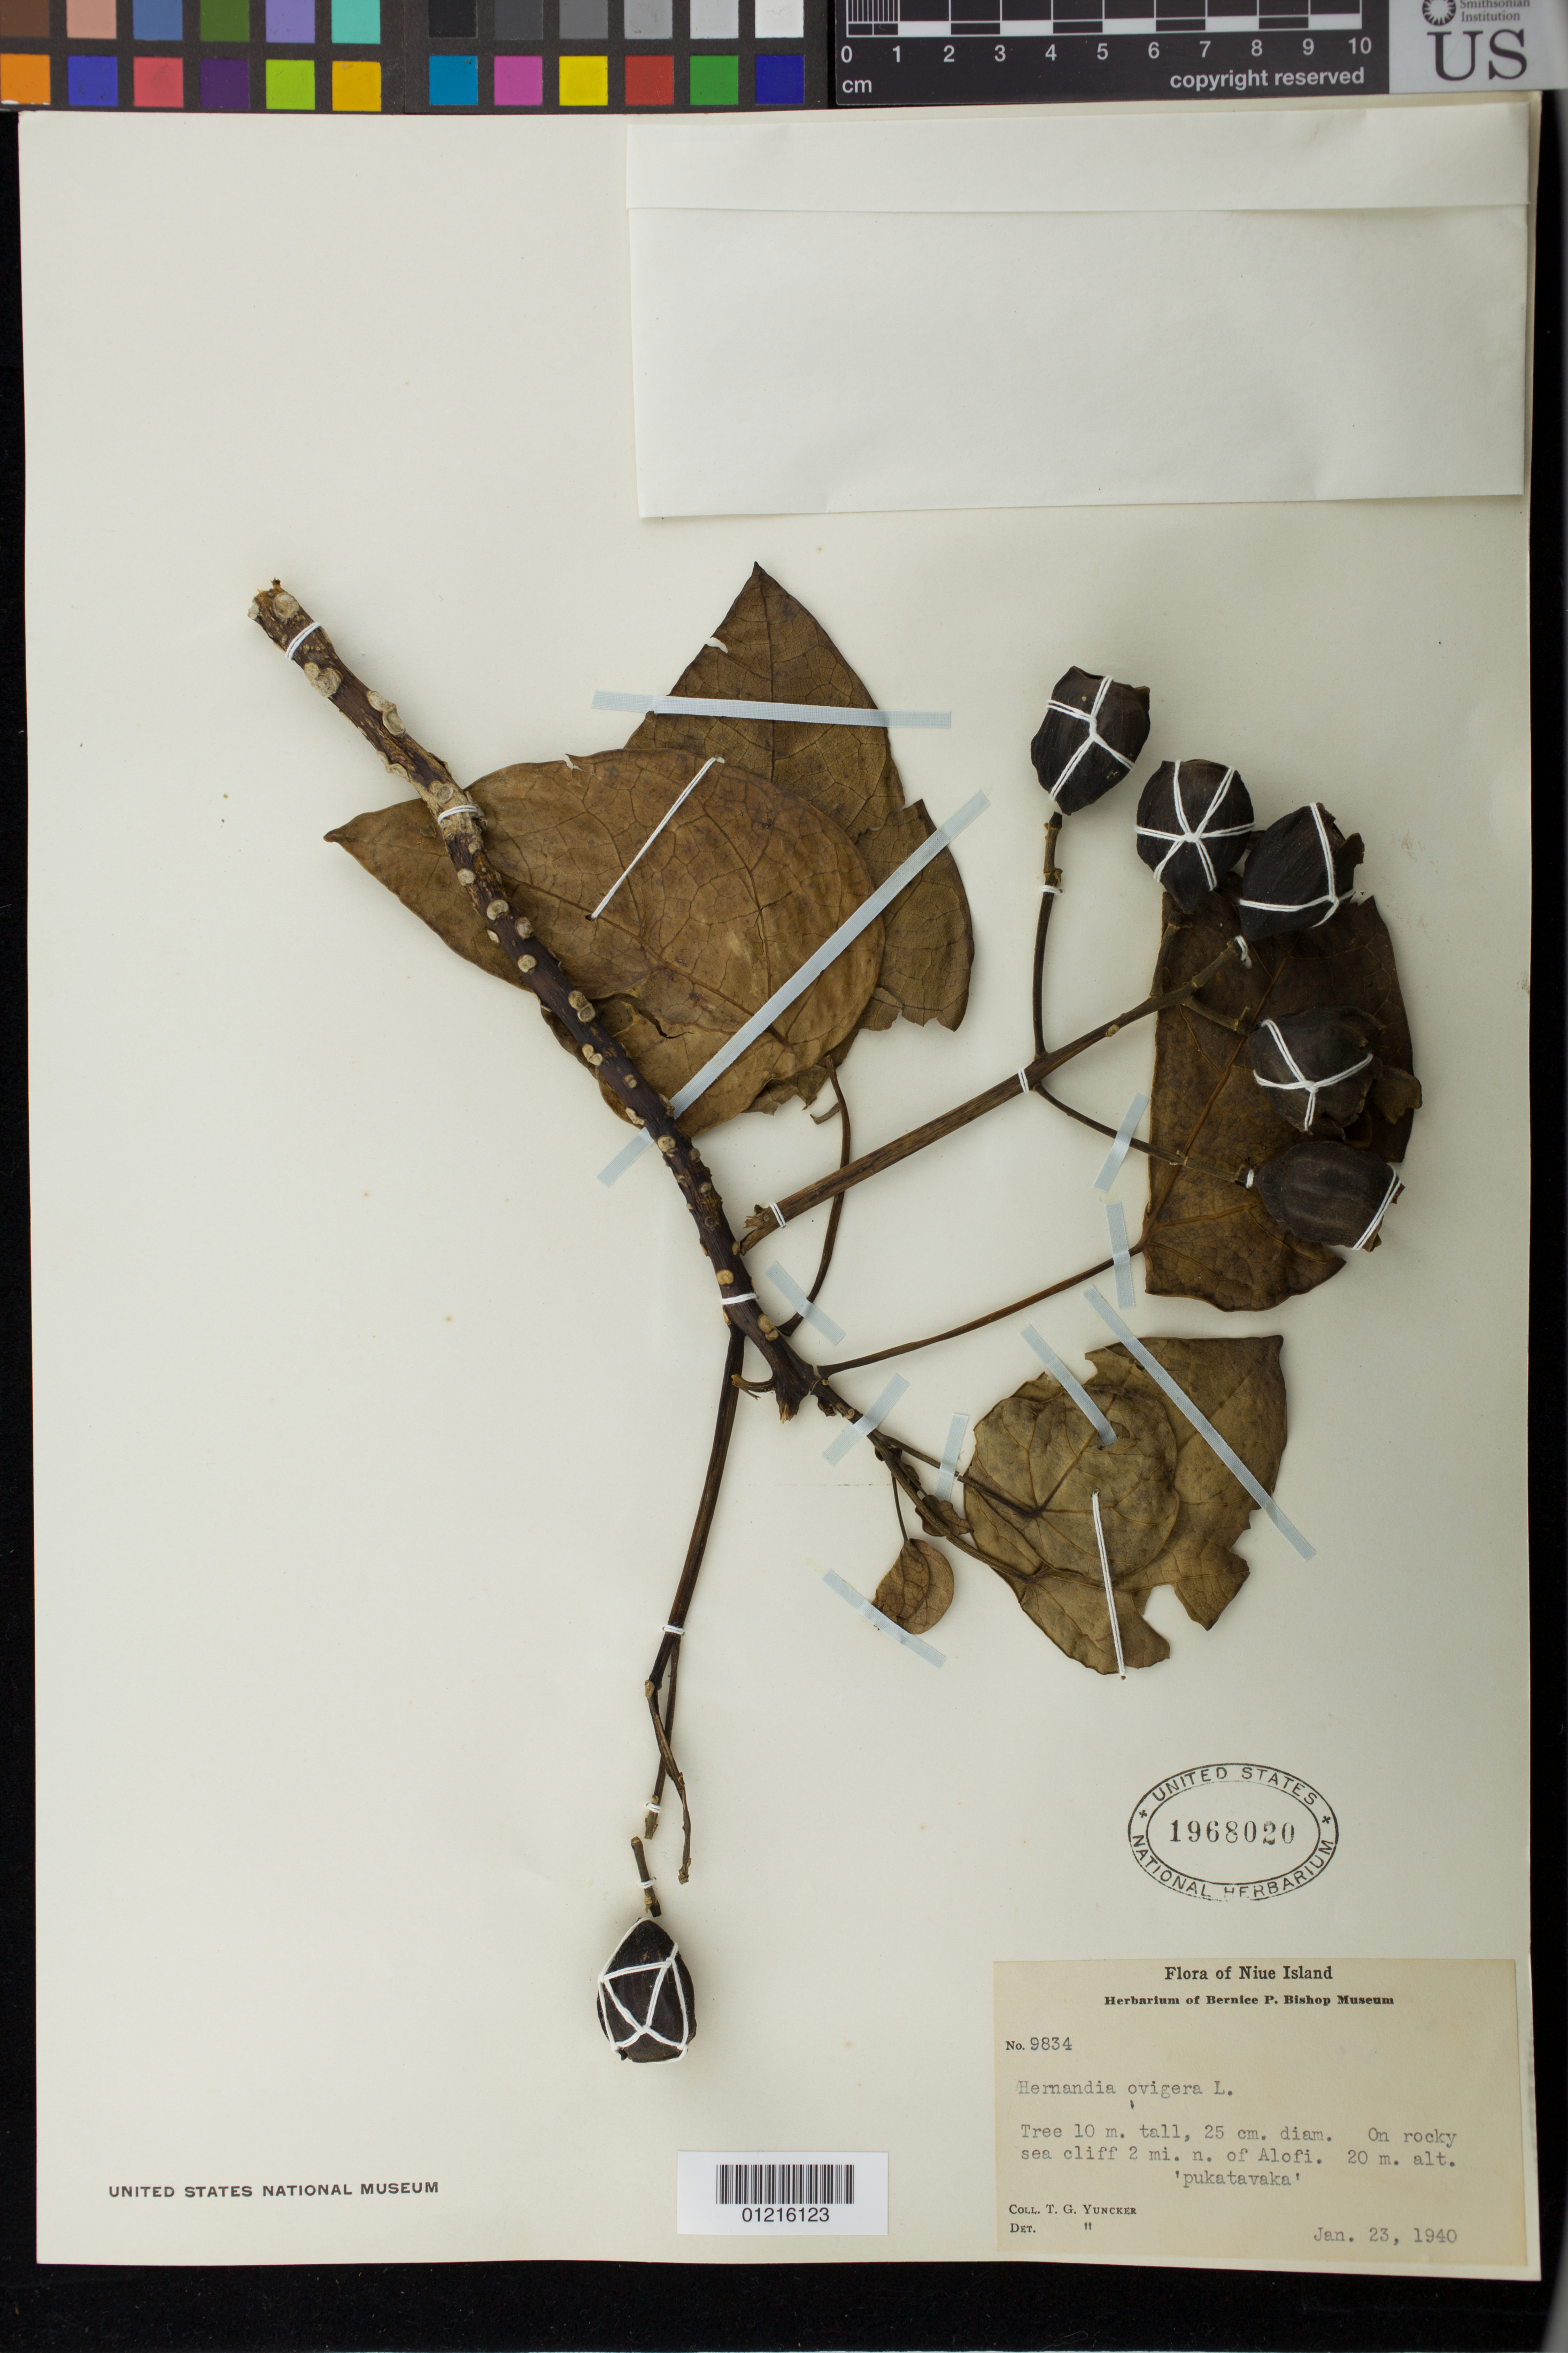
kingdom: Plantae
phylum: Tracheophyta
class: Magnoliopsida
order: Laurales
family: Hernandiaceae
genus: Hernandia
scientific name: Hernandia nymphaeifolia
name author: (C. Presl) Kubitzki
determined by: Strong, M. T., (US), Smithsonian Institution - National Museum of Natural History (UNITED STATES)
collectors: T. G. Yuncker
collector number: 9834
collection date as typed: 23 Jan 1940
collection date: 1940-01-23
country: Niue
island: Niue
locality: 2 miles north of Alofi village, on a rocky cliff near the sea.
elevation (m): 20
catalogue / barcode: US 1968020